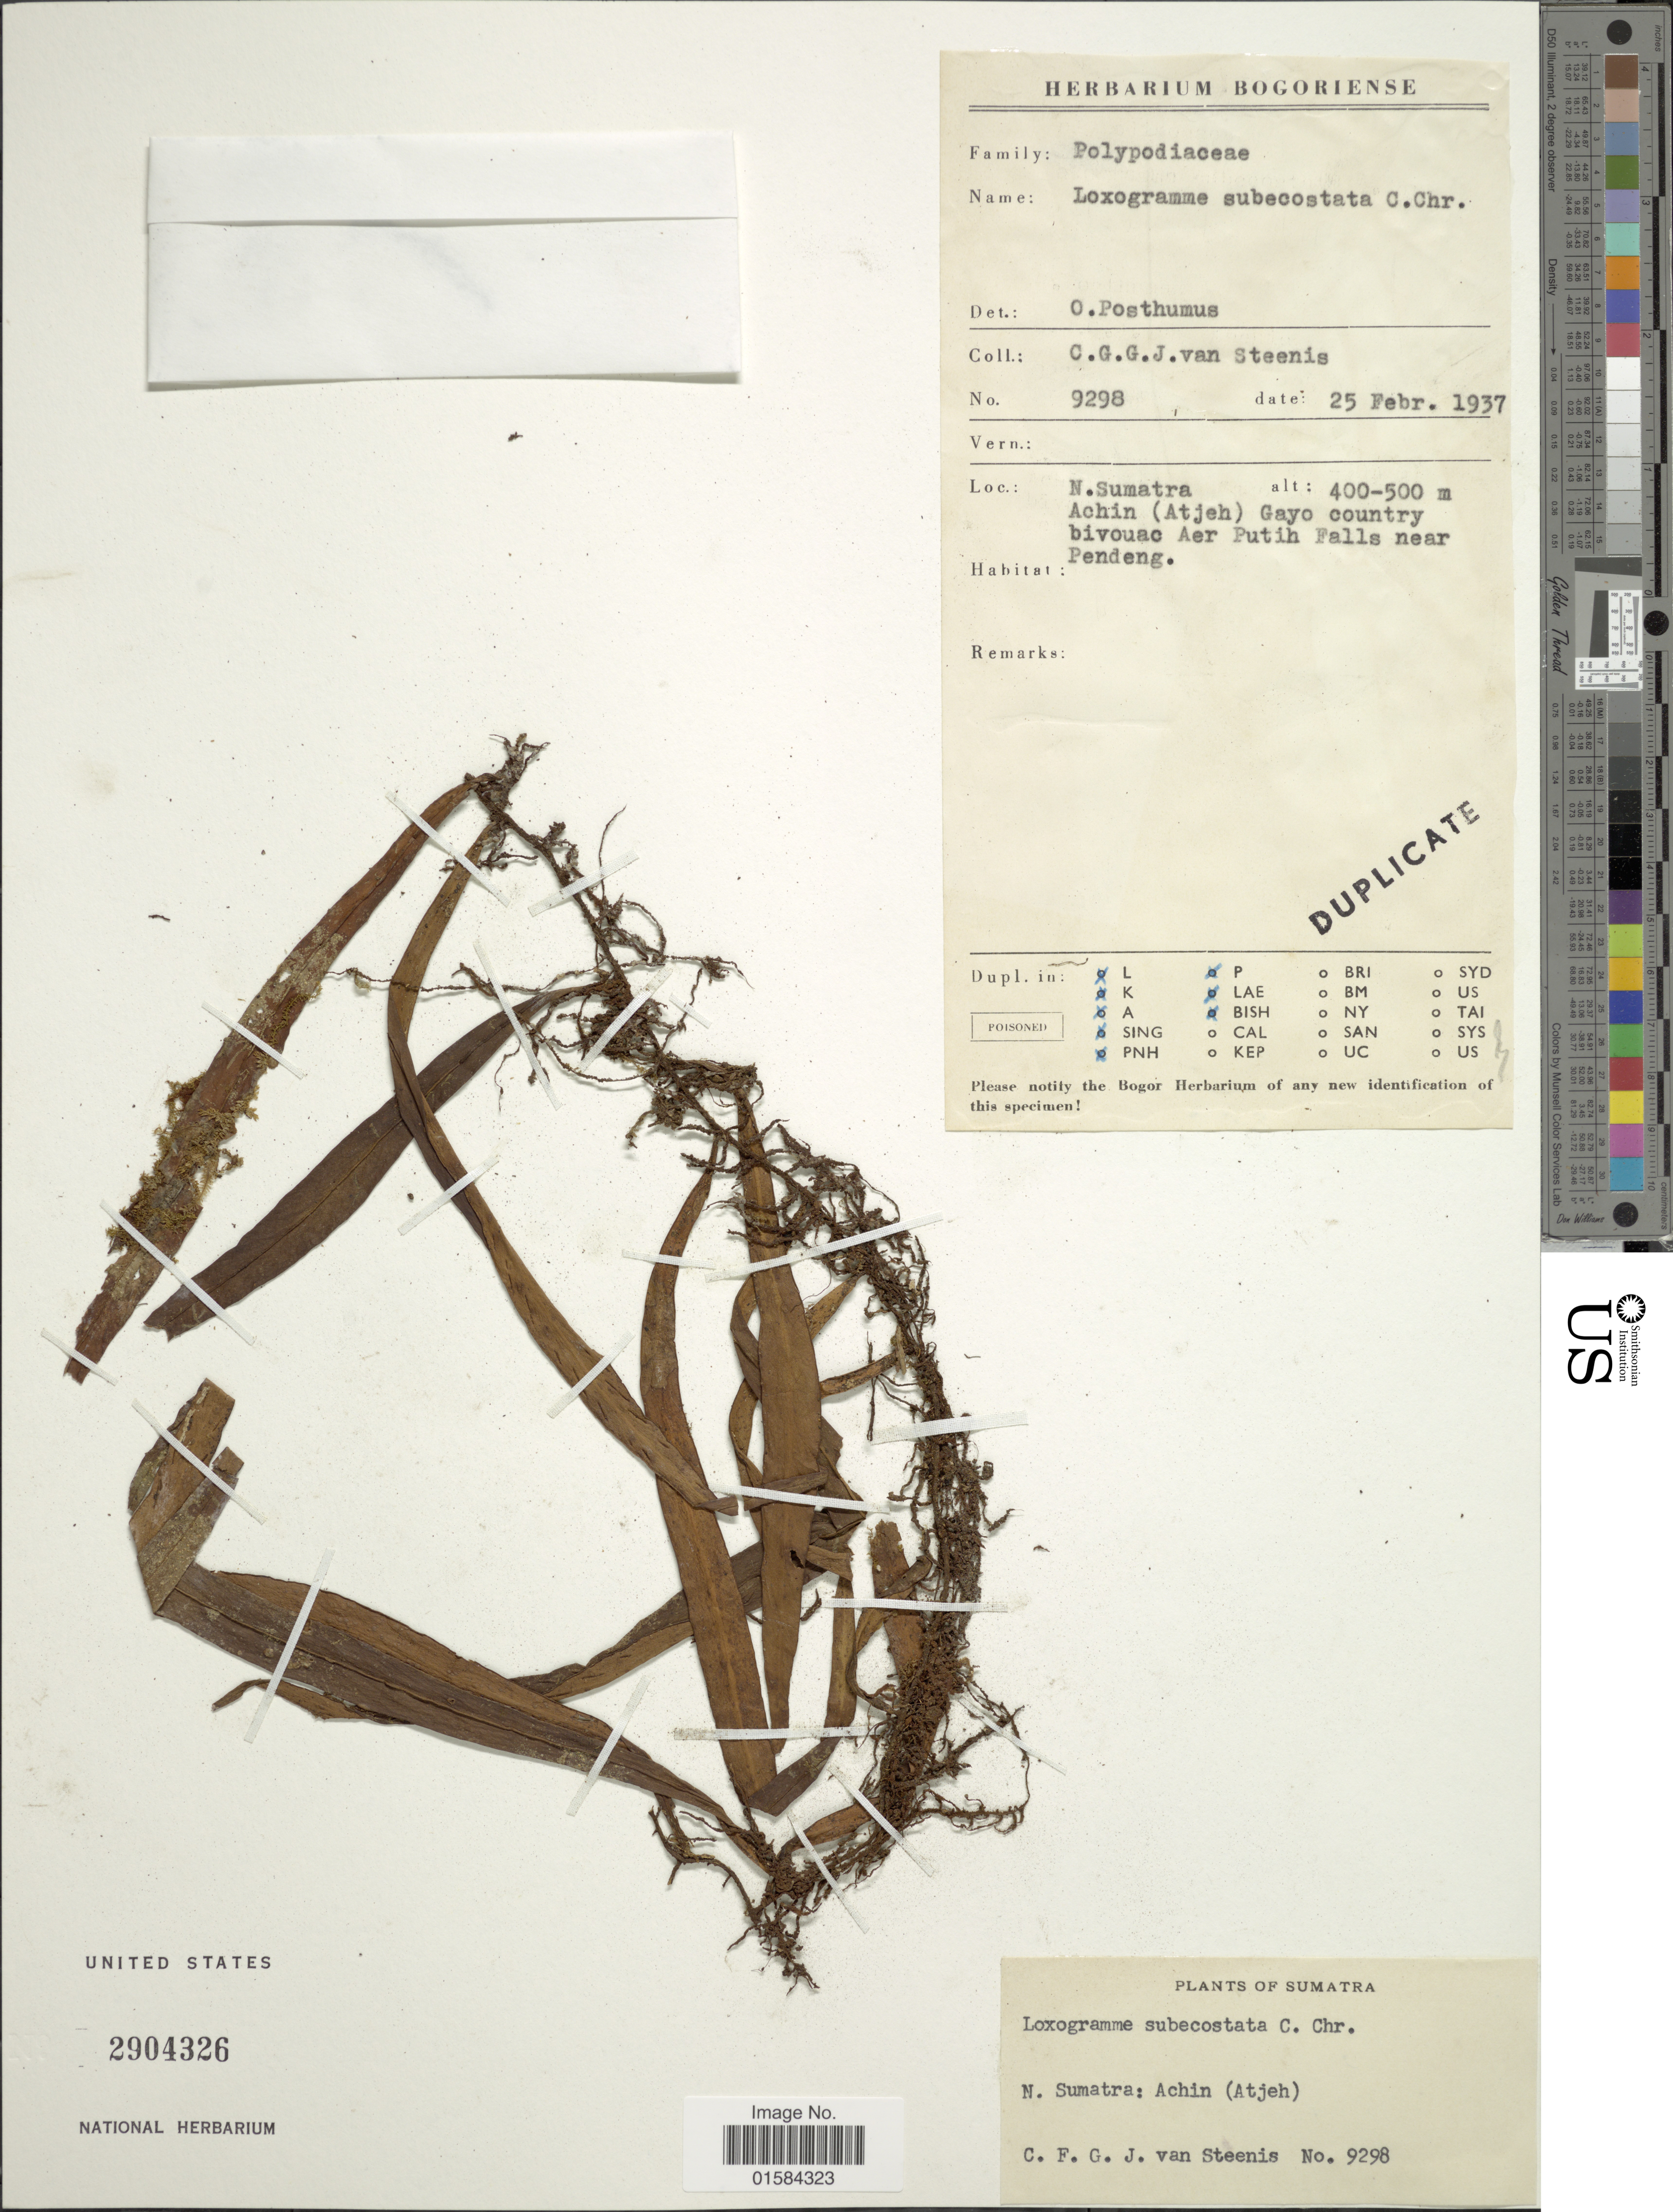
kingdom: Plantae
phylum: Tracheophyta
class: Polypodiopsida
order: Polypodiales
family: Polypodiaceae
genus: Loxogramme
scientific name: Loxogramme subecostata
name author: (Hook.) C. Chr.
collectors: C. G. van Steenis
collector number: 9298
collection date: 1937-02-25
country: Indonesia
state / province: Sumatra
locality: N. Sumatra: Achin (Atjeh), Gayo country bivouac Aer Putih Falls near Pendeng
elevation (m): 400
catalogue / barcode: US 2904326